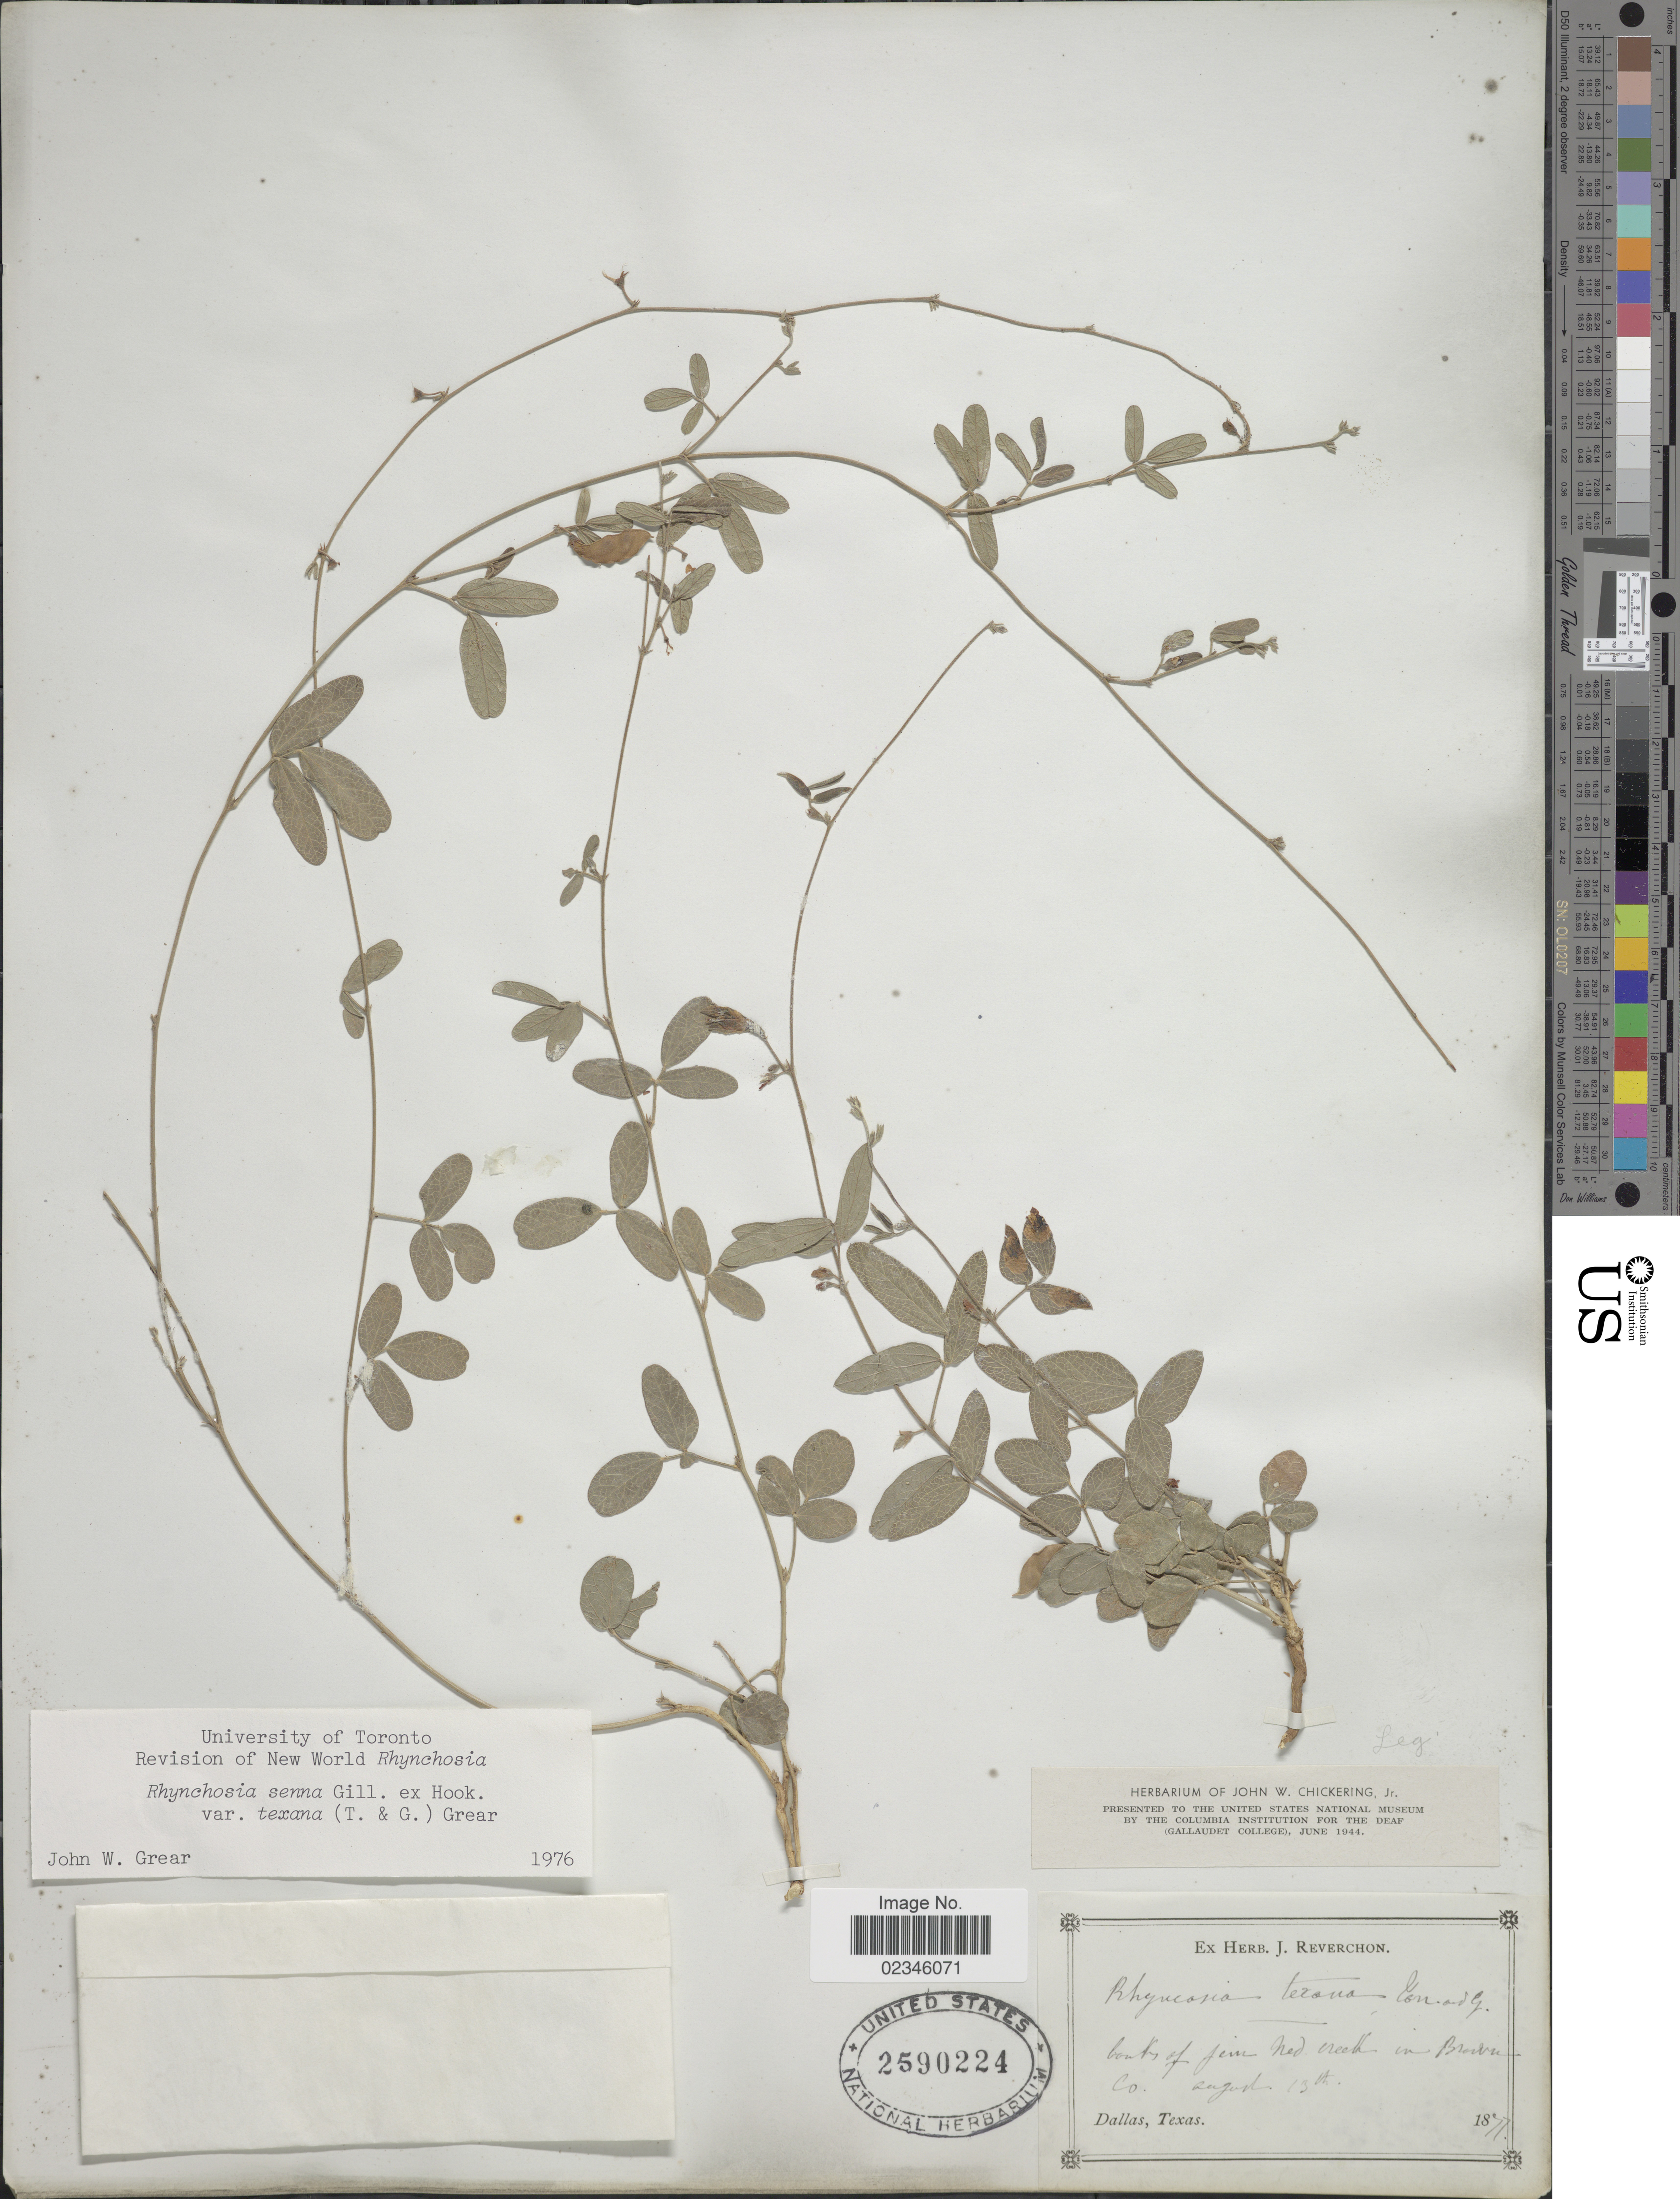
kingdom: Plantae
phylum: Tracheophyta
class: Magnoliopsida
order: Fabales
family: Fabaceae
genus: Rhynchosia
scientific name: Rhynchosia senna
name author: Gillies ex Hook.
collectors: ex herb. J. Reverchon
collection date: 1877-08-13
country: United States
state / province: Texas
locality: Banks of Jim mned cree, in Brandon Co., Dallas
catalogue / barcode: US 2590224